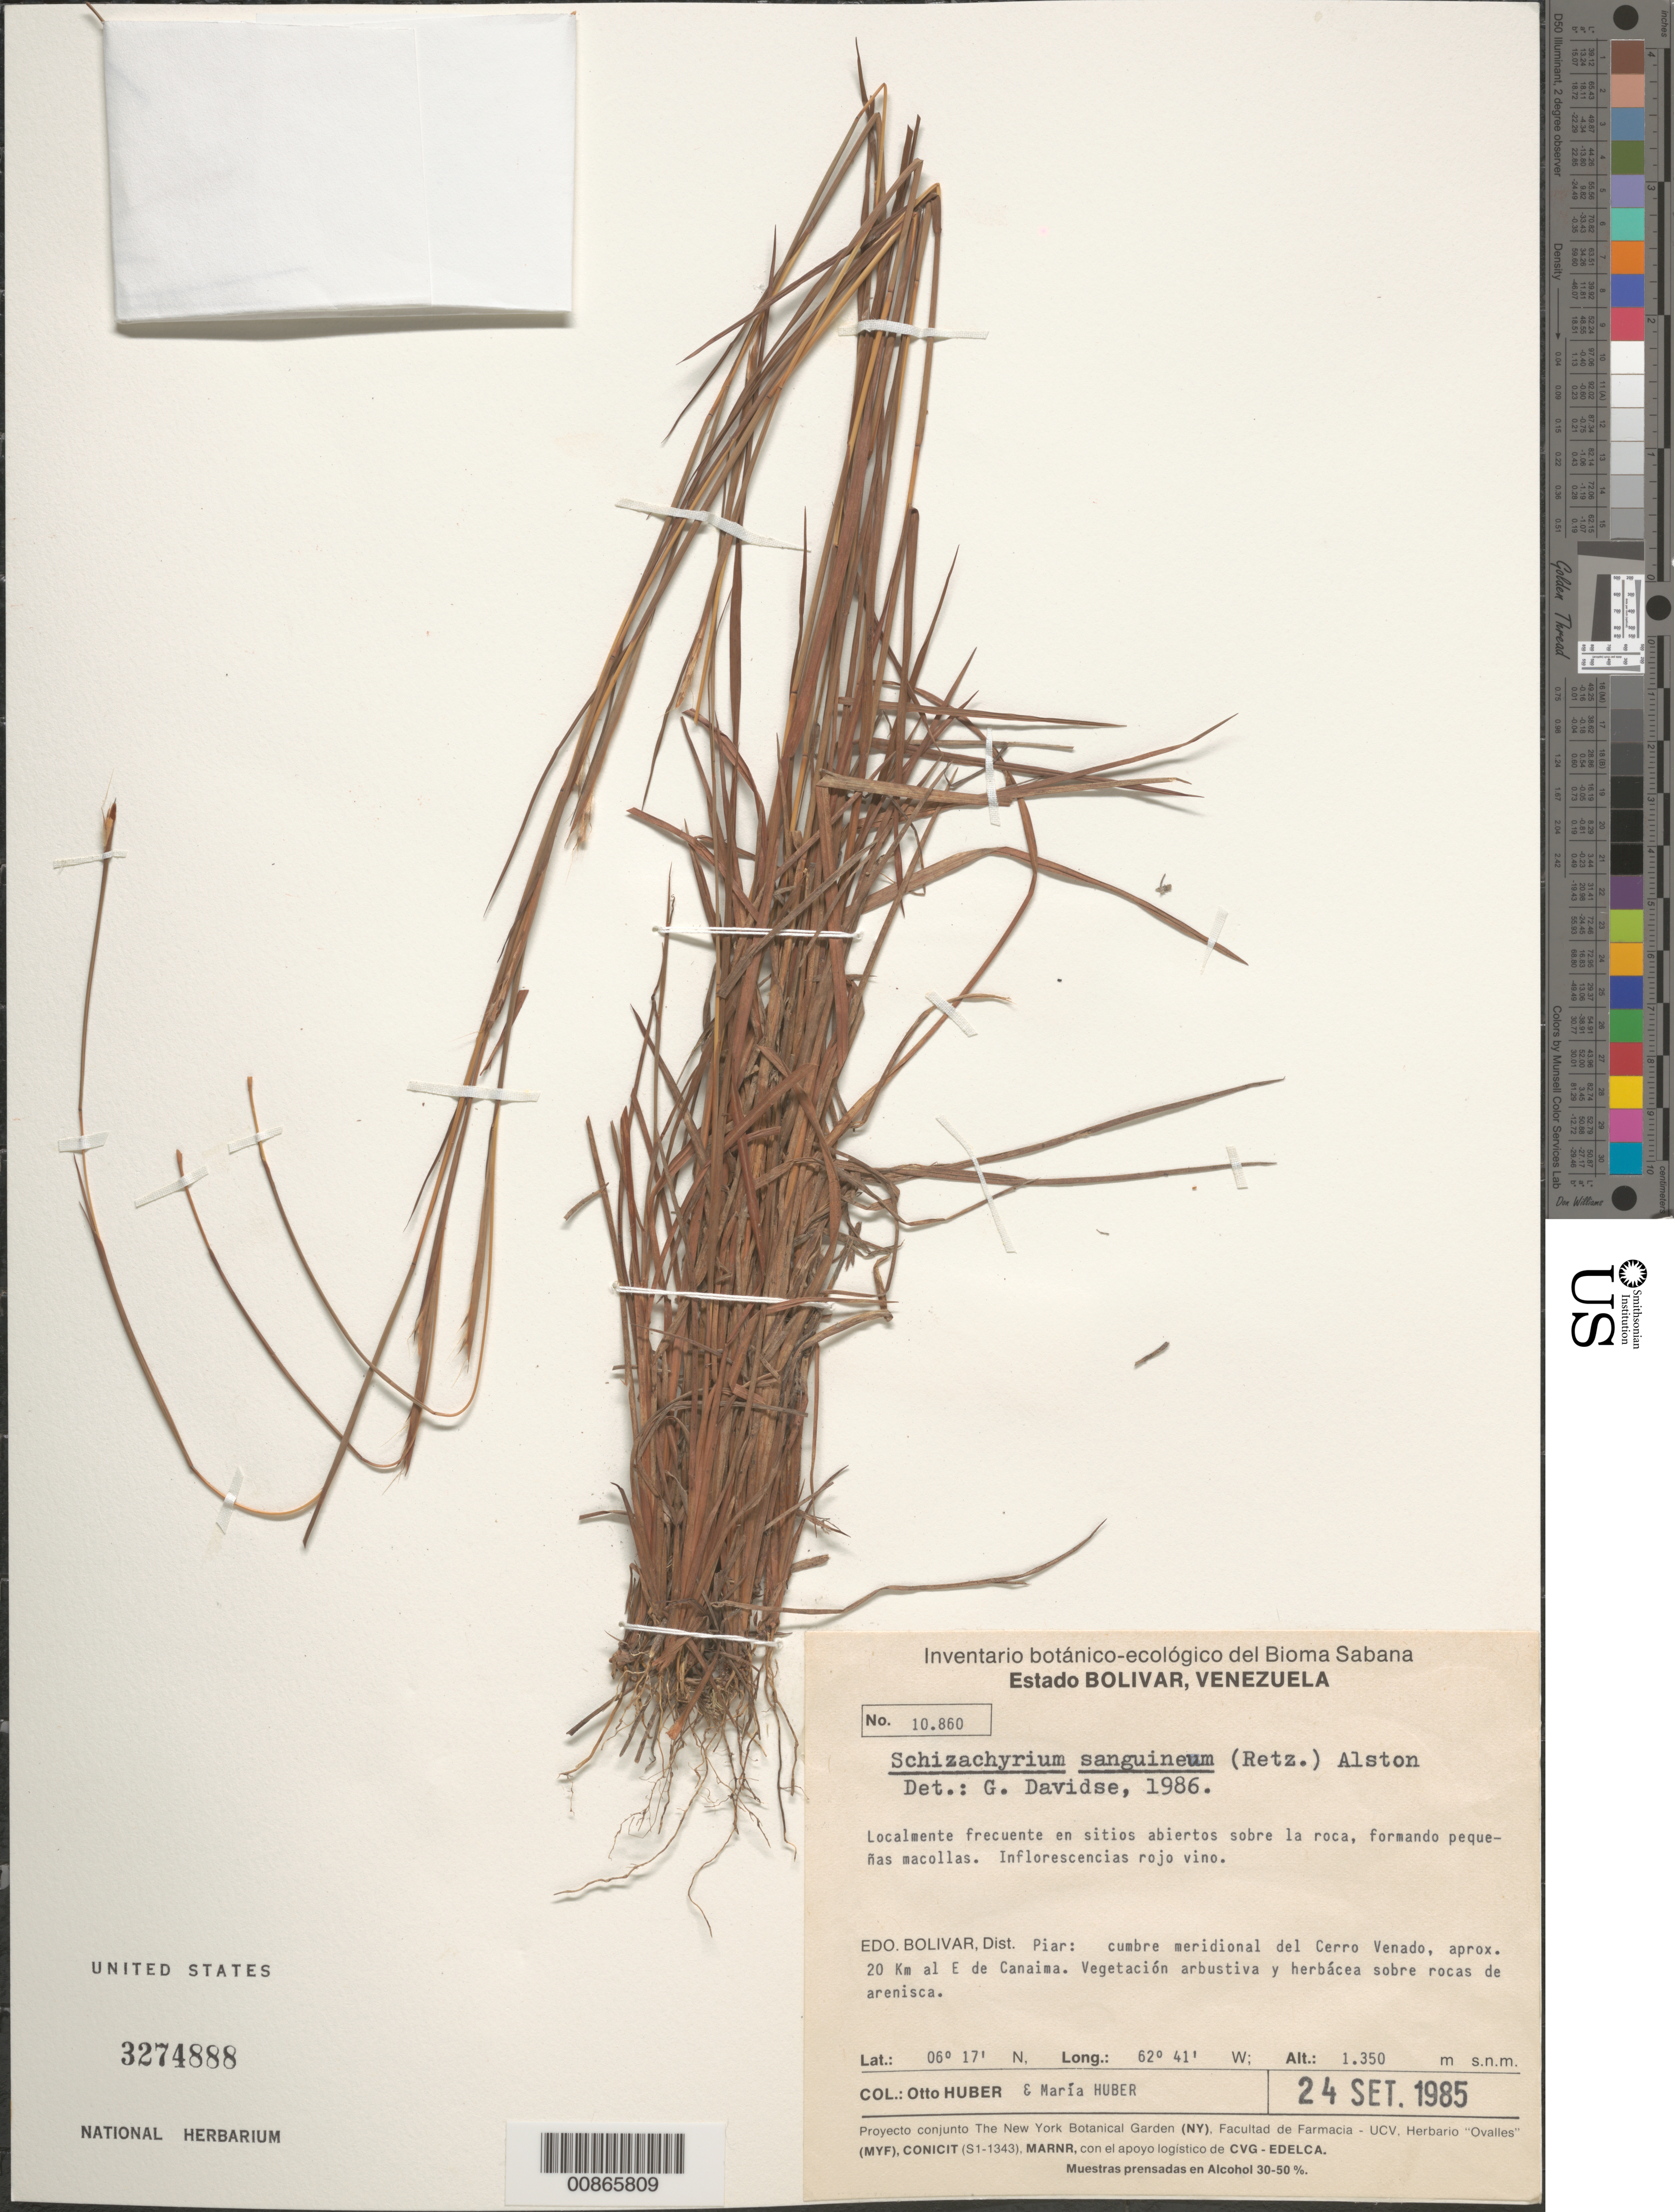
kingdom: Plantae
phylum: Tracheophyta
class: Liliopsida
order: Poales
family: Poaceae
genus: Schizachyrium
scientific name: Schizachyrium sanguineum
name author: (Retz.) Alston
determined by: Davidse, Gerrit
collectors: O. Huber & M. Huber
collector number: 10860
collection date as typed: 24-Sep-85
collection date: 1985-09-24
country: Venezuela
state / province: Bolívar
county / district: Piar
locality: Cerro Venado, 20 km E of Canaima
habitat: Vegetation arbustiva y herbacea sobre rocas de arenisca; in sitios abiertos sobre la roca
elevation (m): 1350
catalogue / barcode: US 3274888